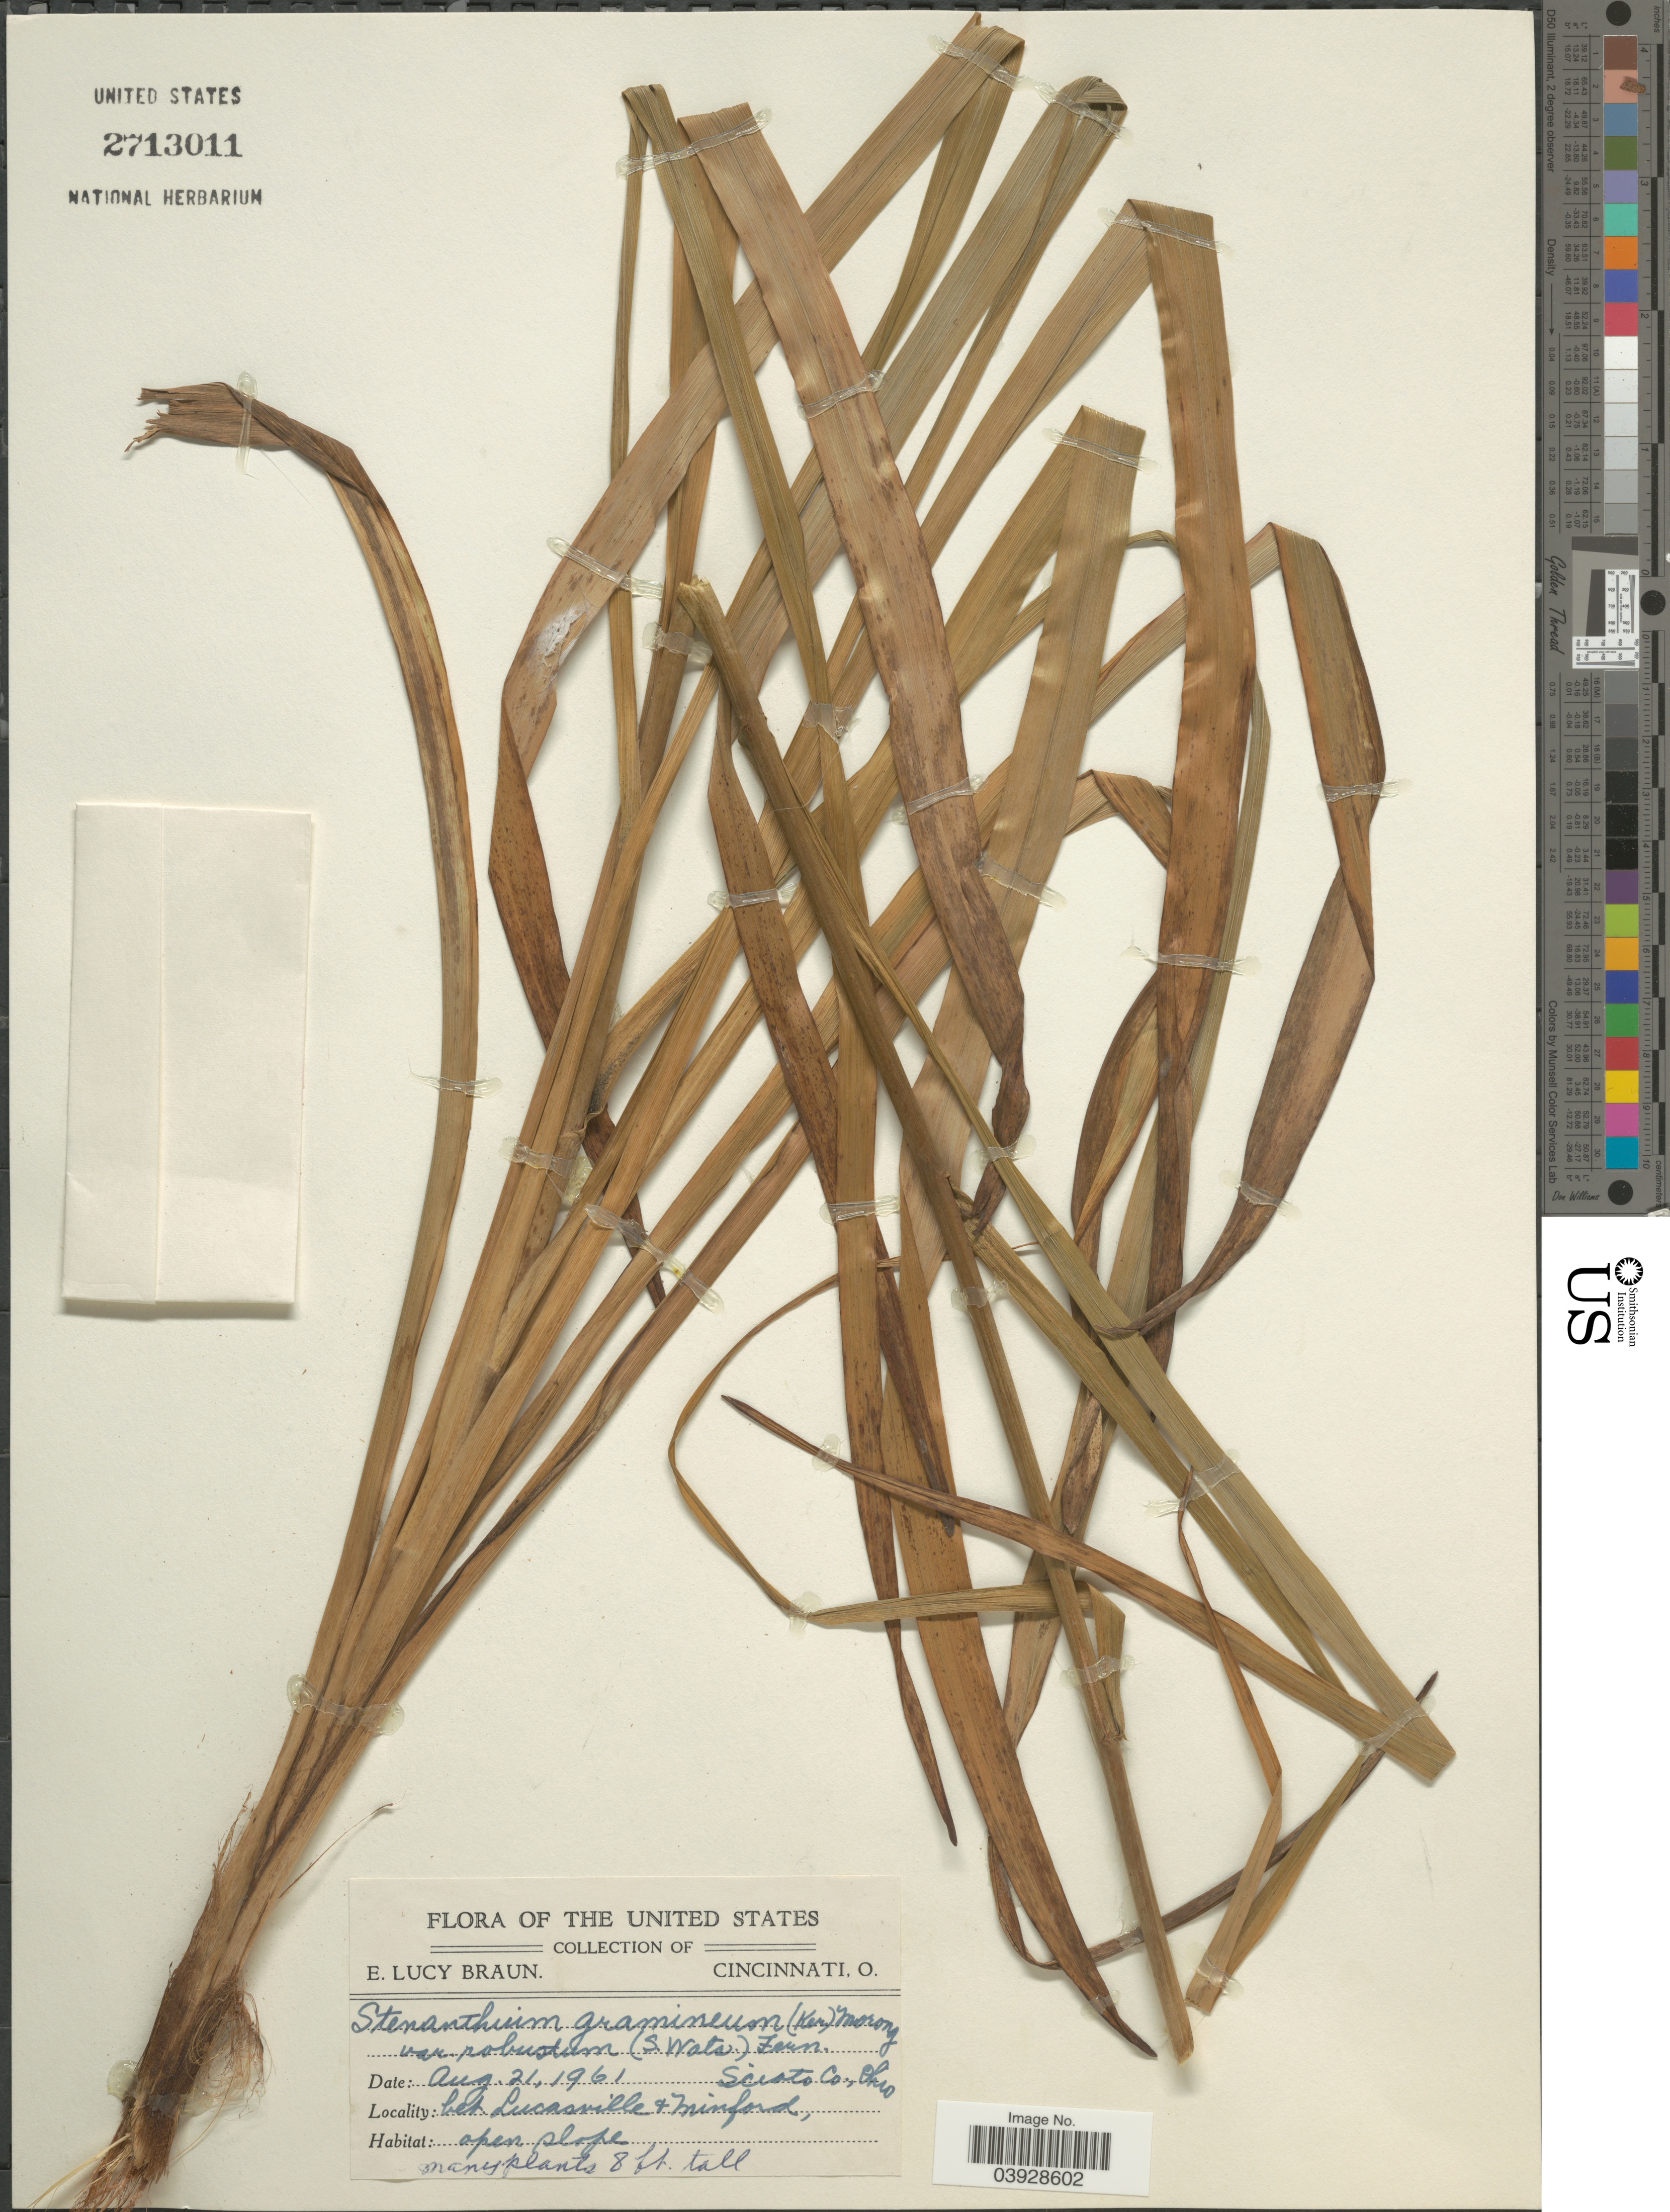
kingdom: Plantae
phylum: Tracheophyta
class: Liliopsida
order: Liliales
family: Melanthiaceae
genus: Stenanthium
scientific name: Stenanthium gramineum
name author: (Ker Gawl.) Morong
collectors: E. L. Braun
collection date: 1961-08-21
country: United States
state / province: Ohio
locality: Scioto Co. Bet, Lucasville & Minford.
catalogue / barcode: US 2713011